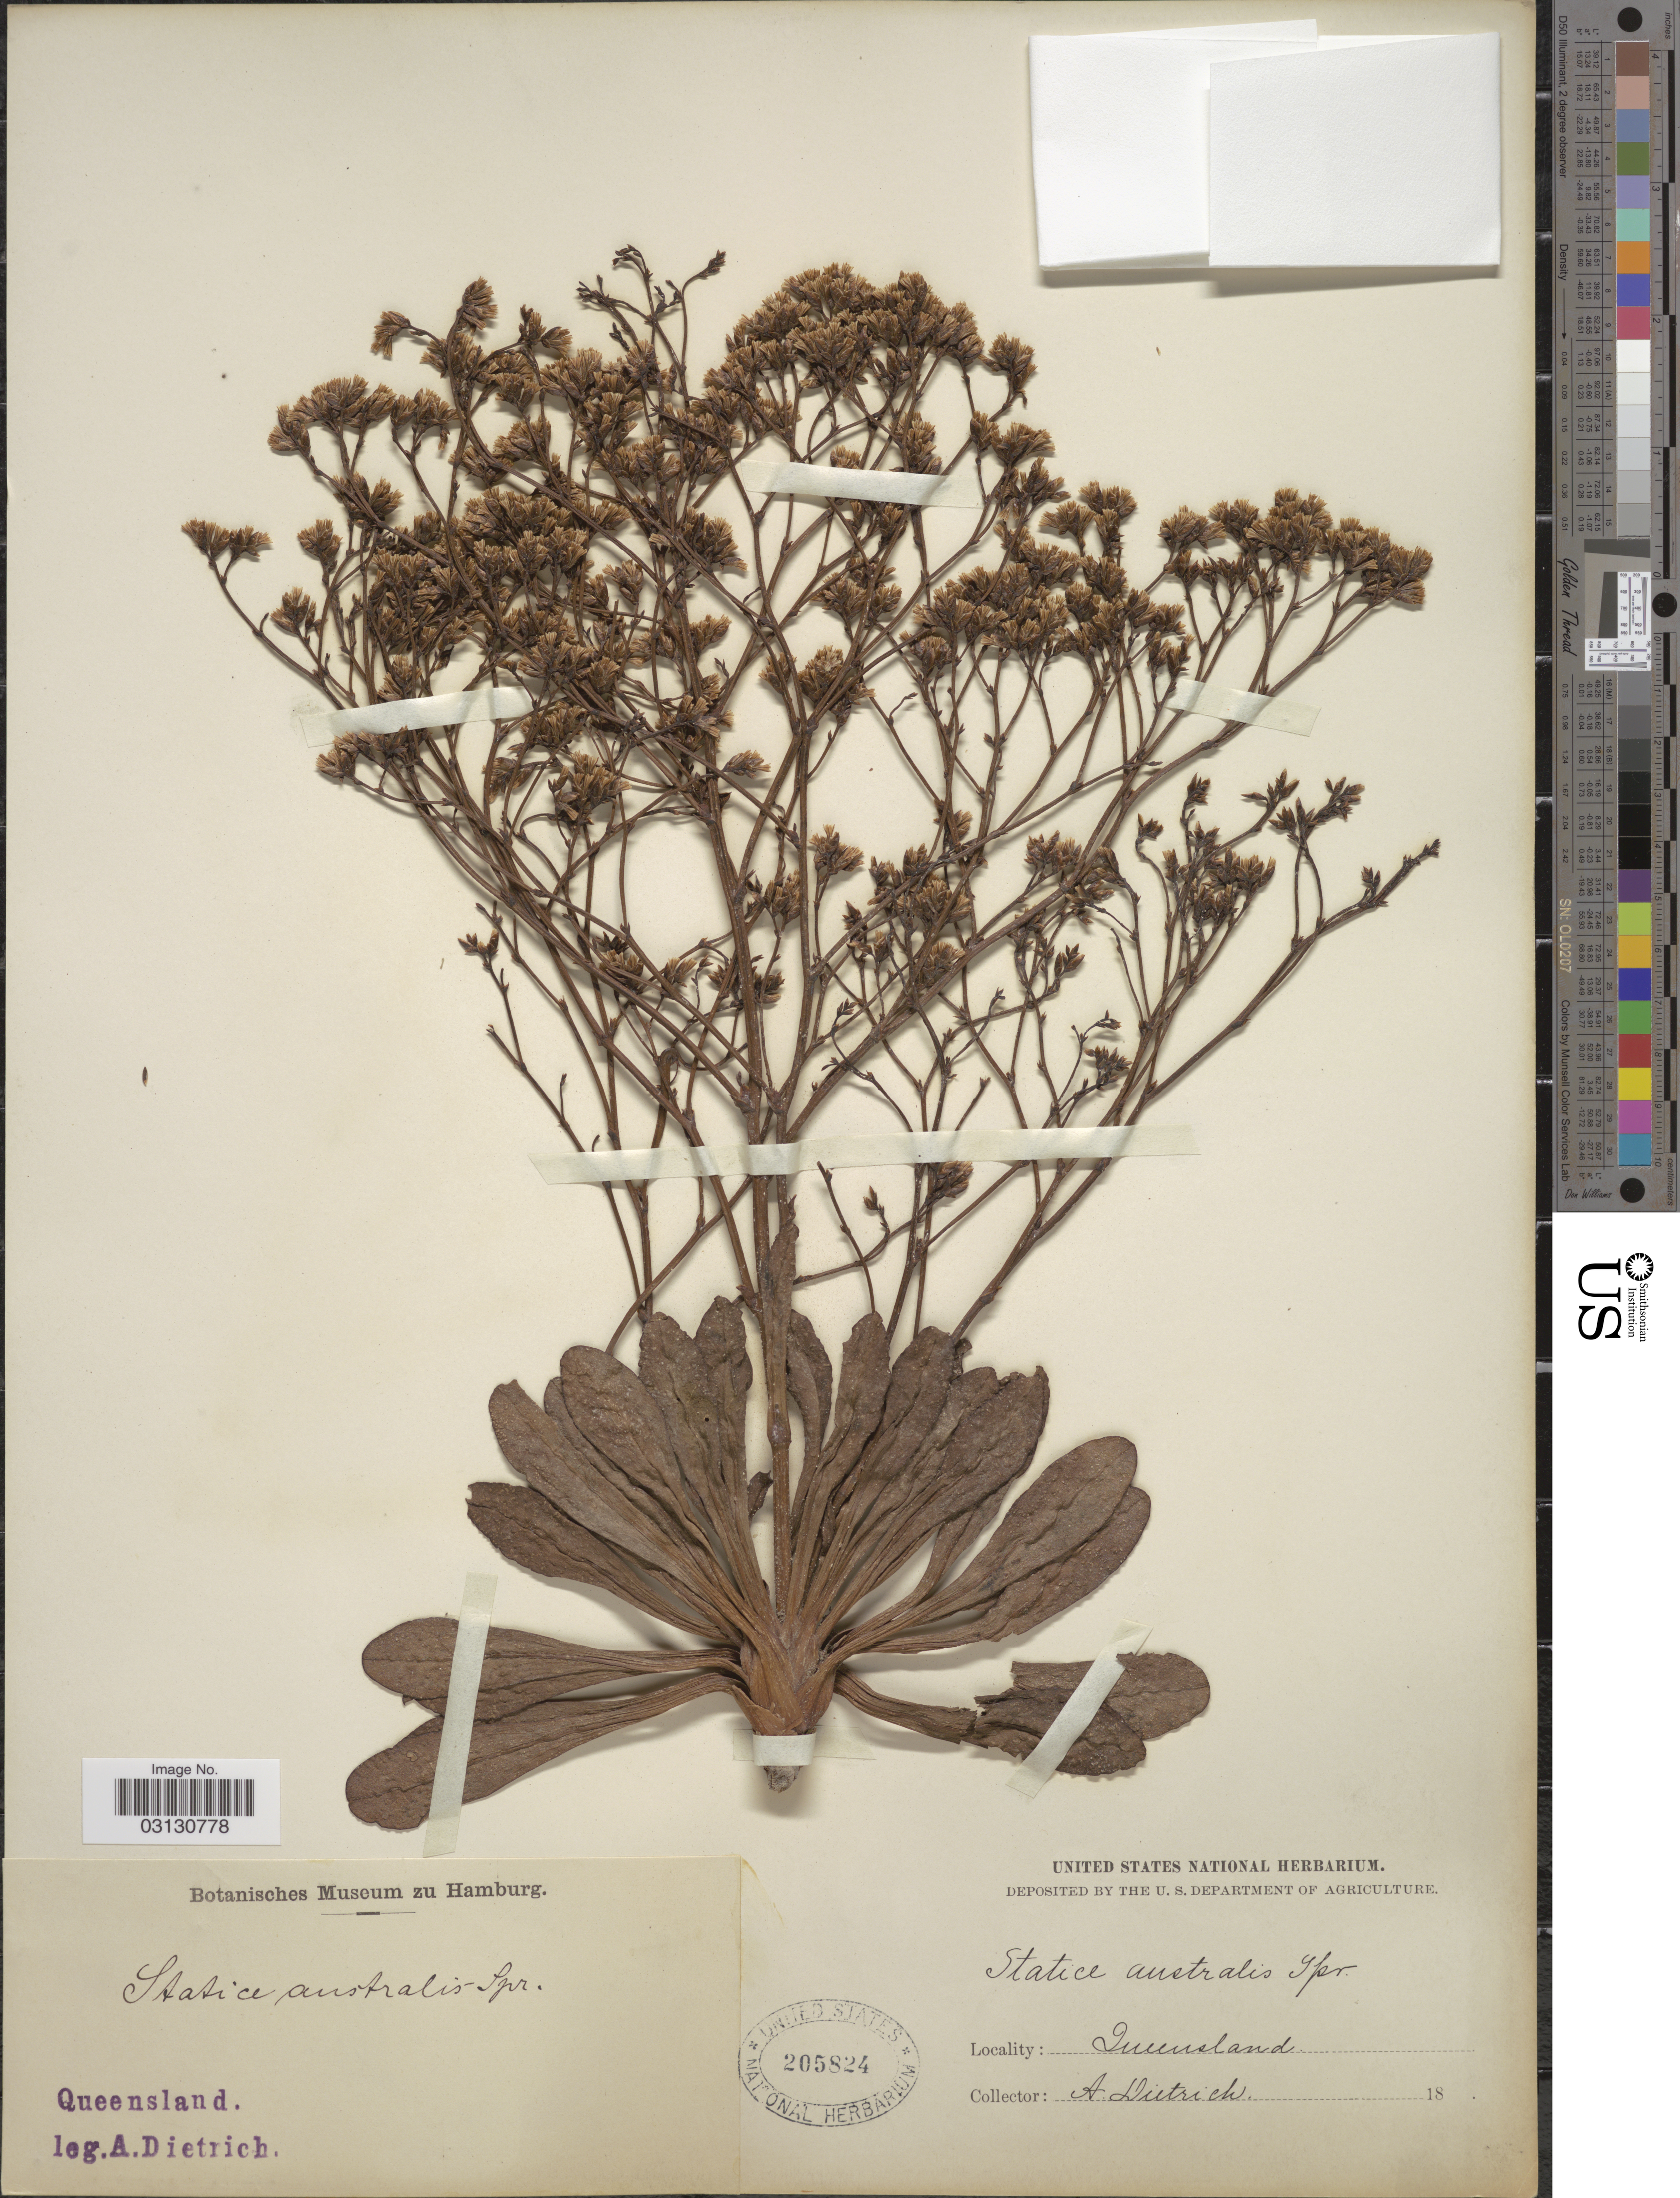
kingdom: Plantae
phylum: Tracheophyta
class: Magnoliopsida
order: Caryophyllales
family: Plumbaginaceae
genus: Limonium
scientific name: Limonium australe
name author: Kuntze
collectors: A. Dietrich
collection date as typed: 18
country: Australia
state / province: Queensland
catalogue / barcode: US 205824